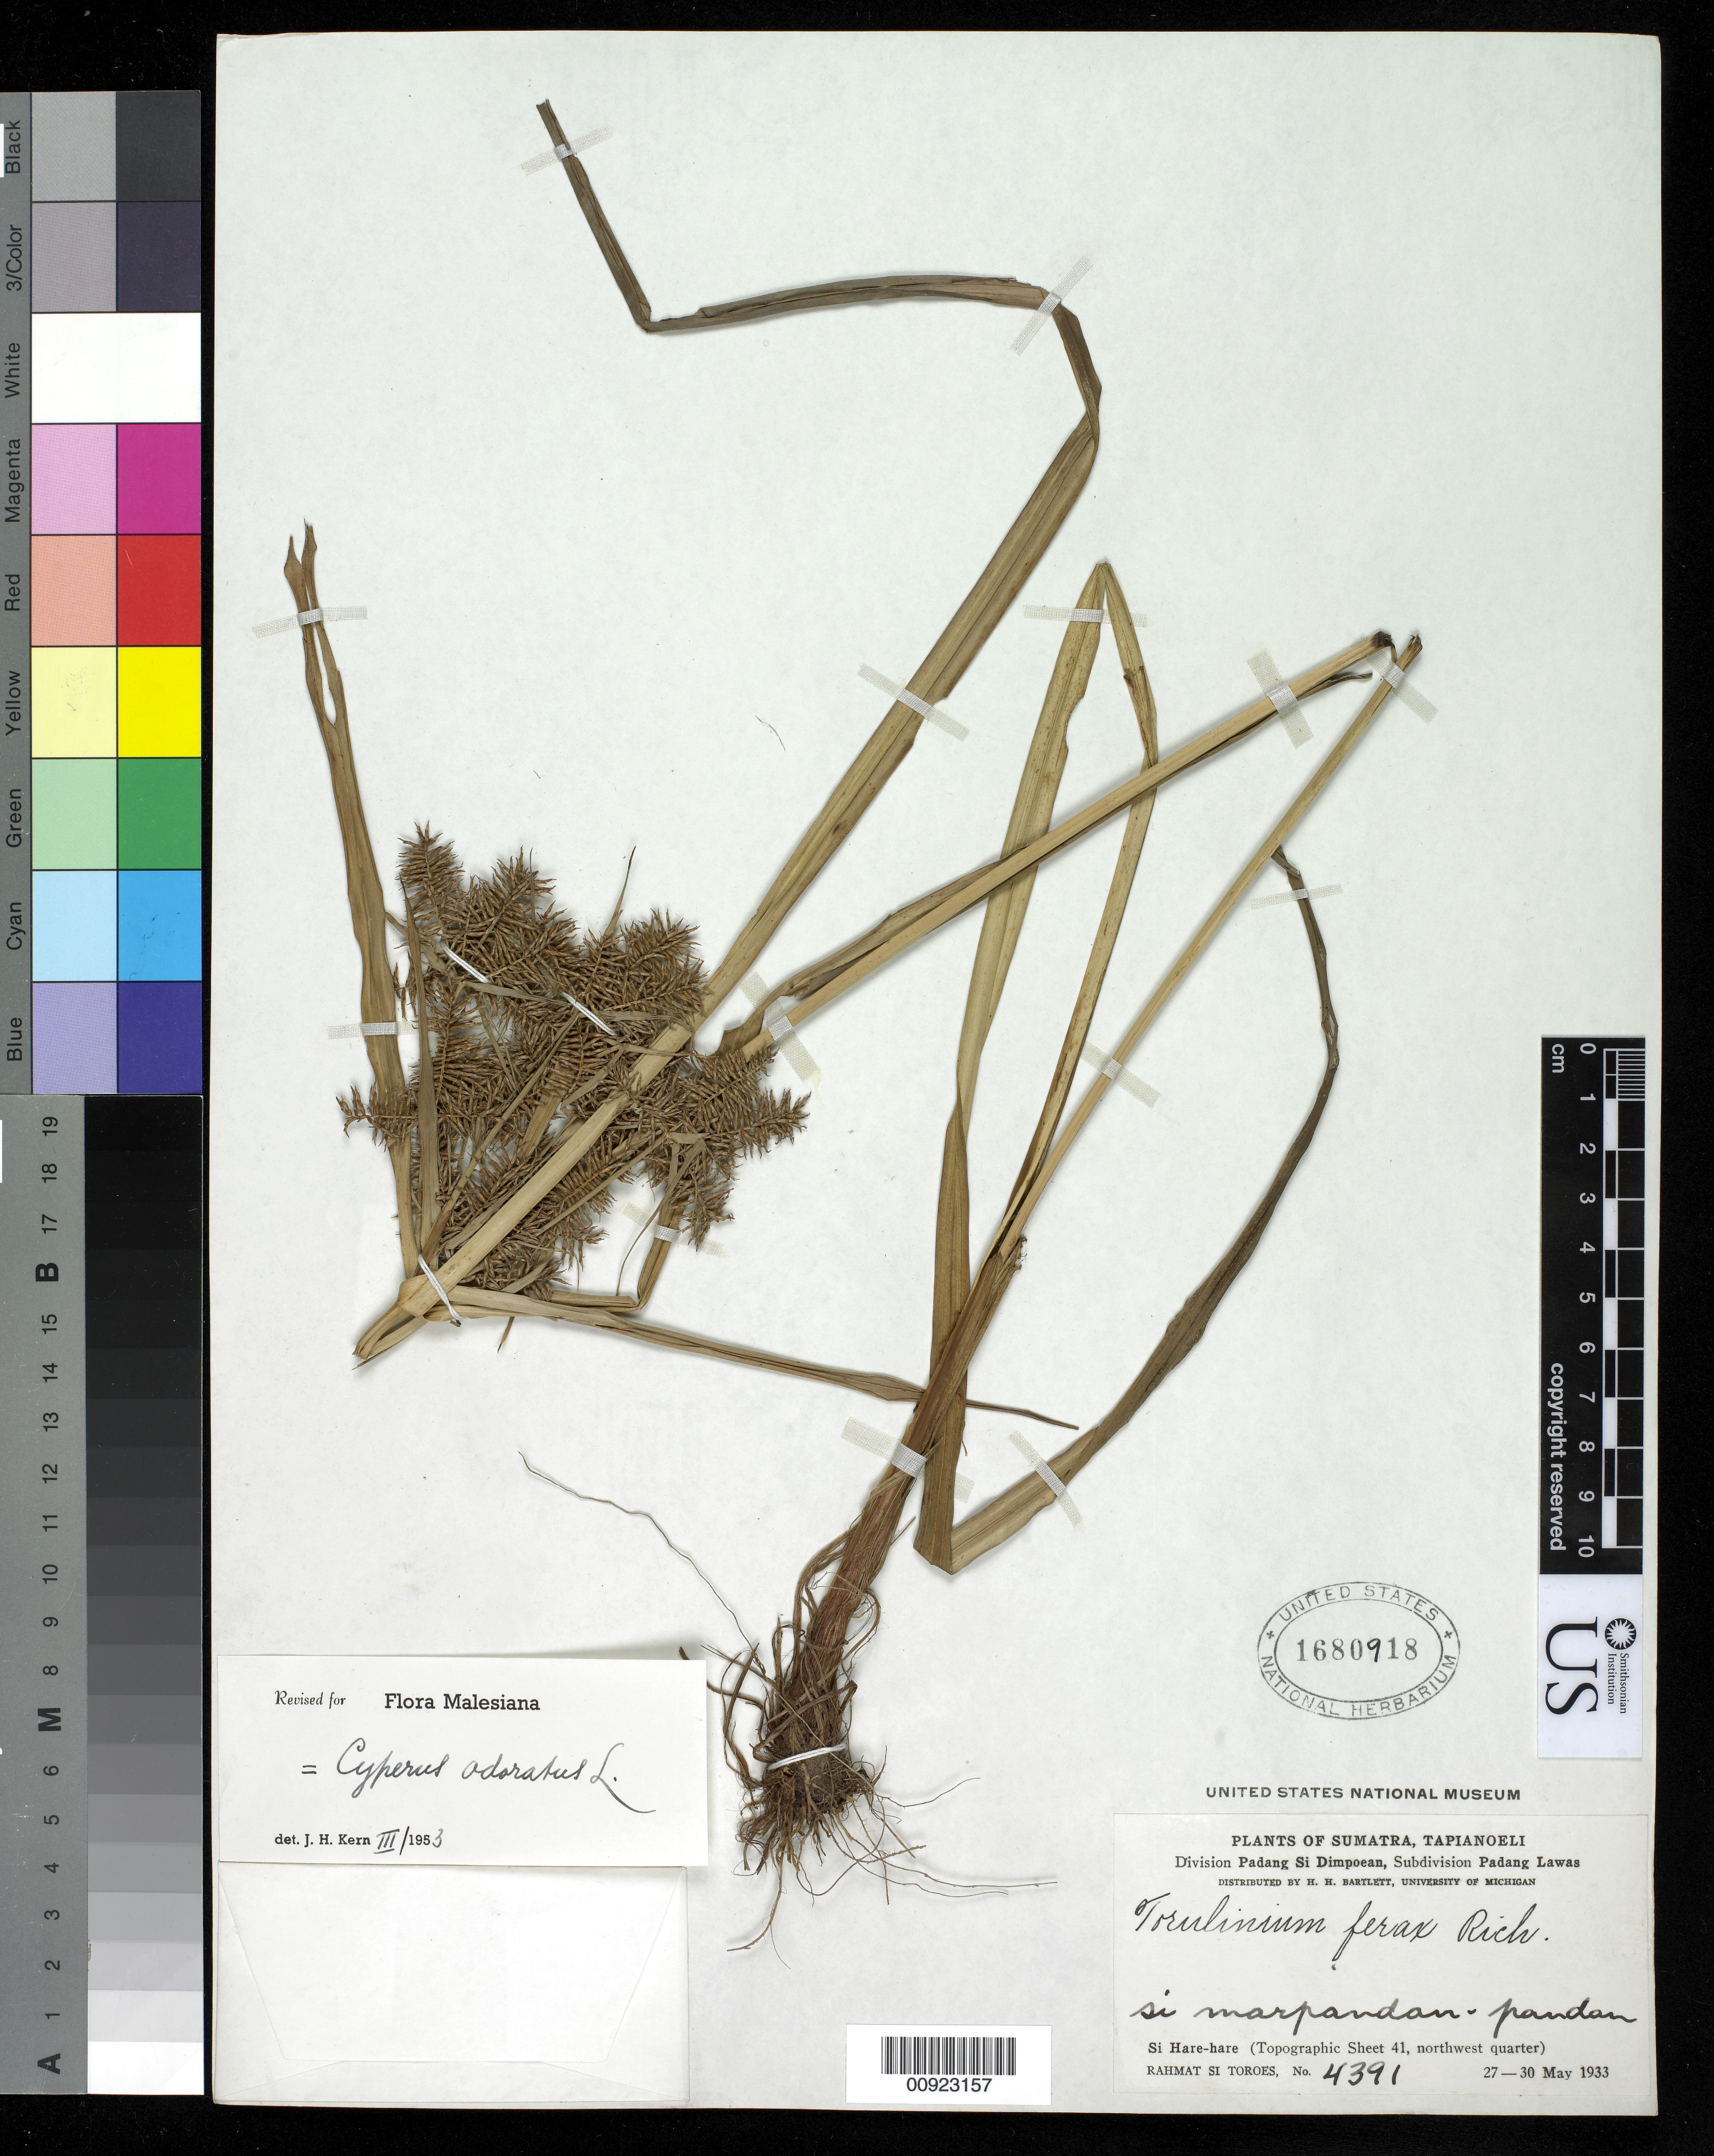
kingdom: Plantae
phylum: Tracheophyta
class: Liliopsida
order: Poales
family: Cyperaceae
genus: Cyperus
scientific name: Cyperus odoratus var. odoratus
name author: L.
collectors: Rahmat Si Boeea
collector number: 4391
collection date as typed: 27 May 1933 to 30 May 1933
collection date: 1933-05-27/1933-05-30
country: Indonesia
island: Sumatra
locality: Si Hare-hare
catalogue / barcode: US 1680918